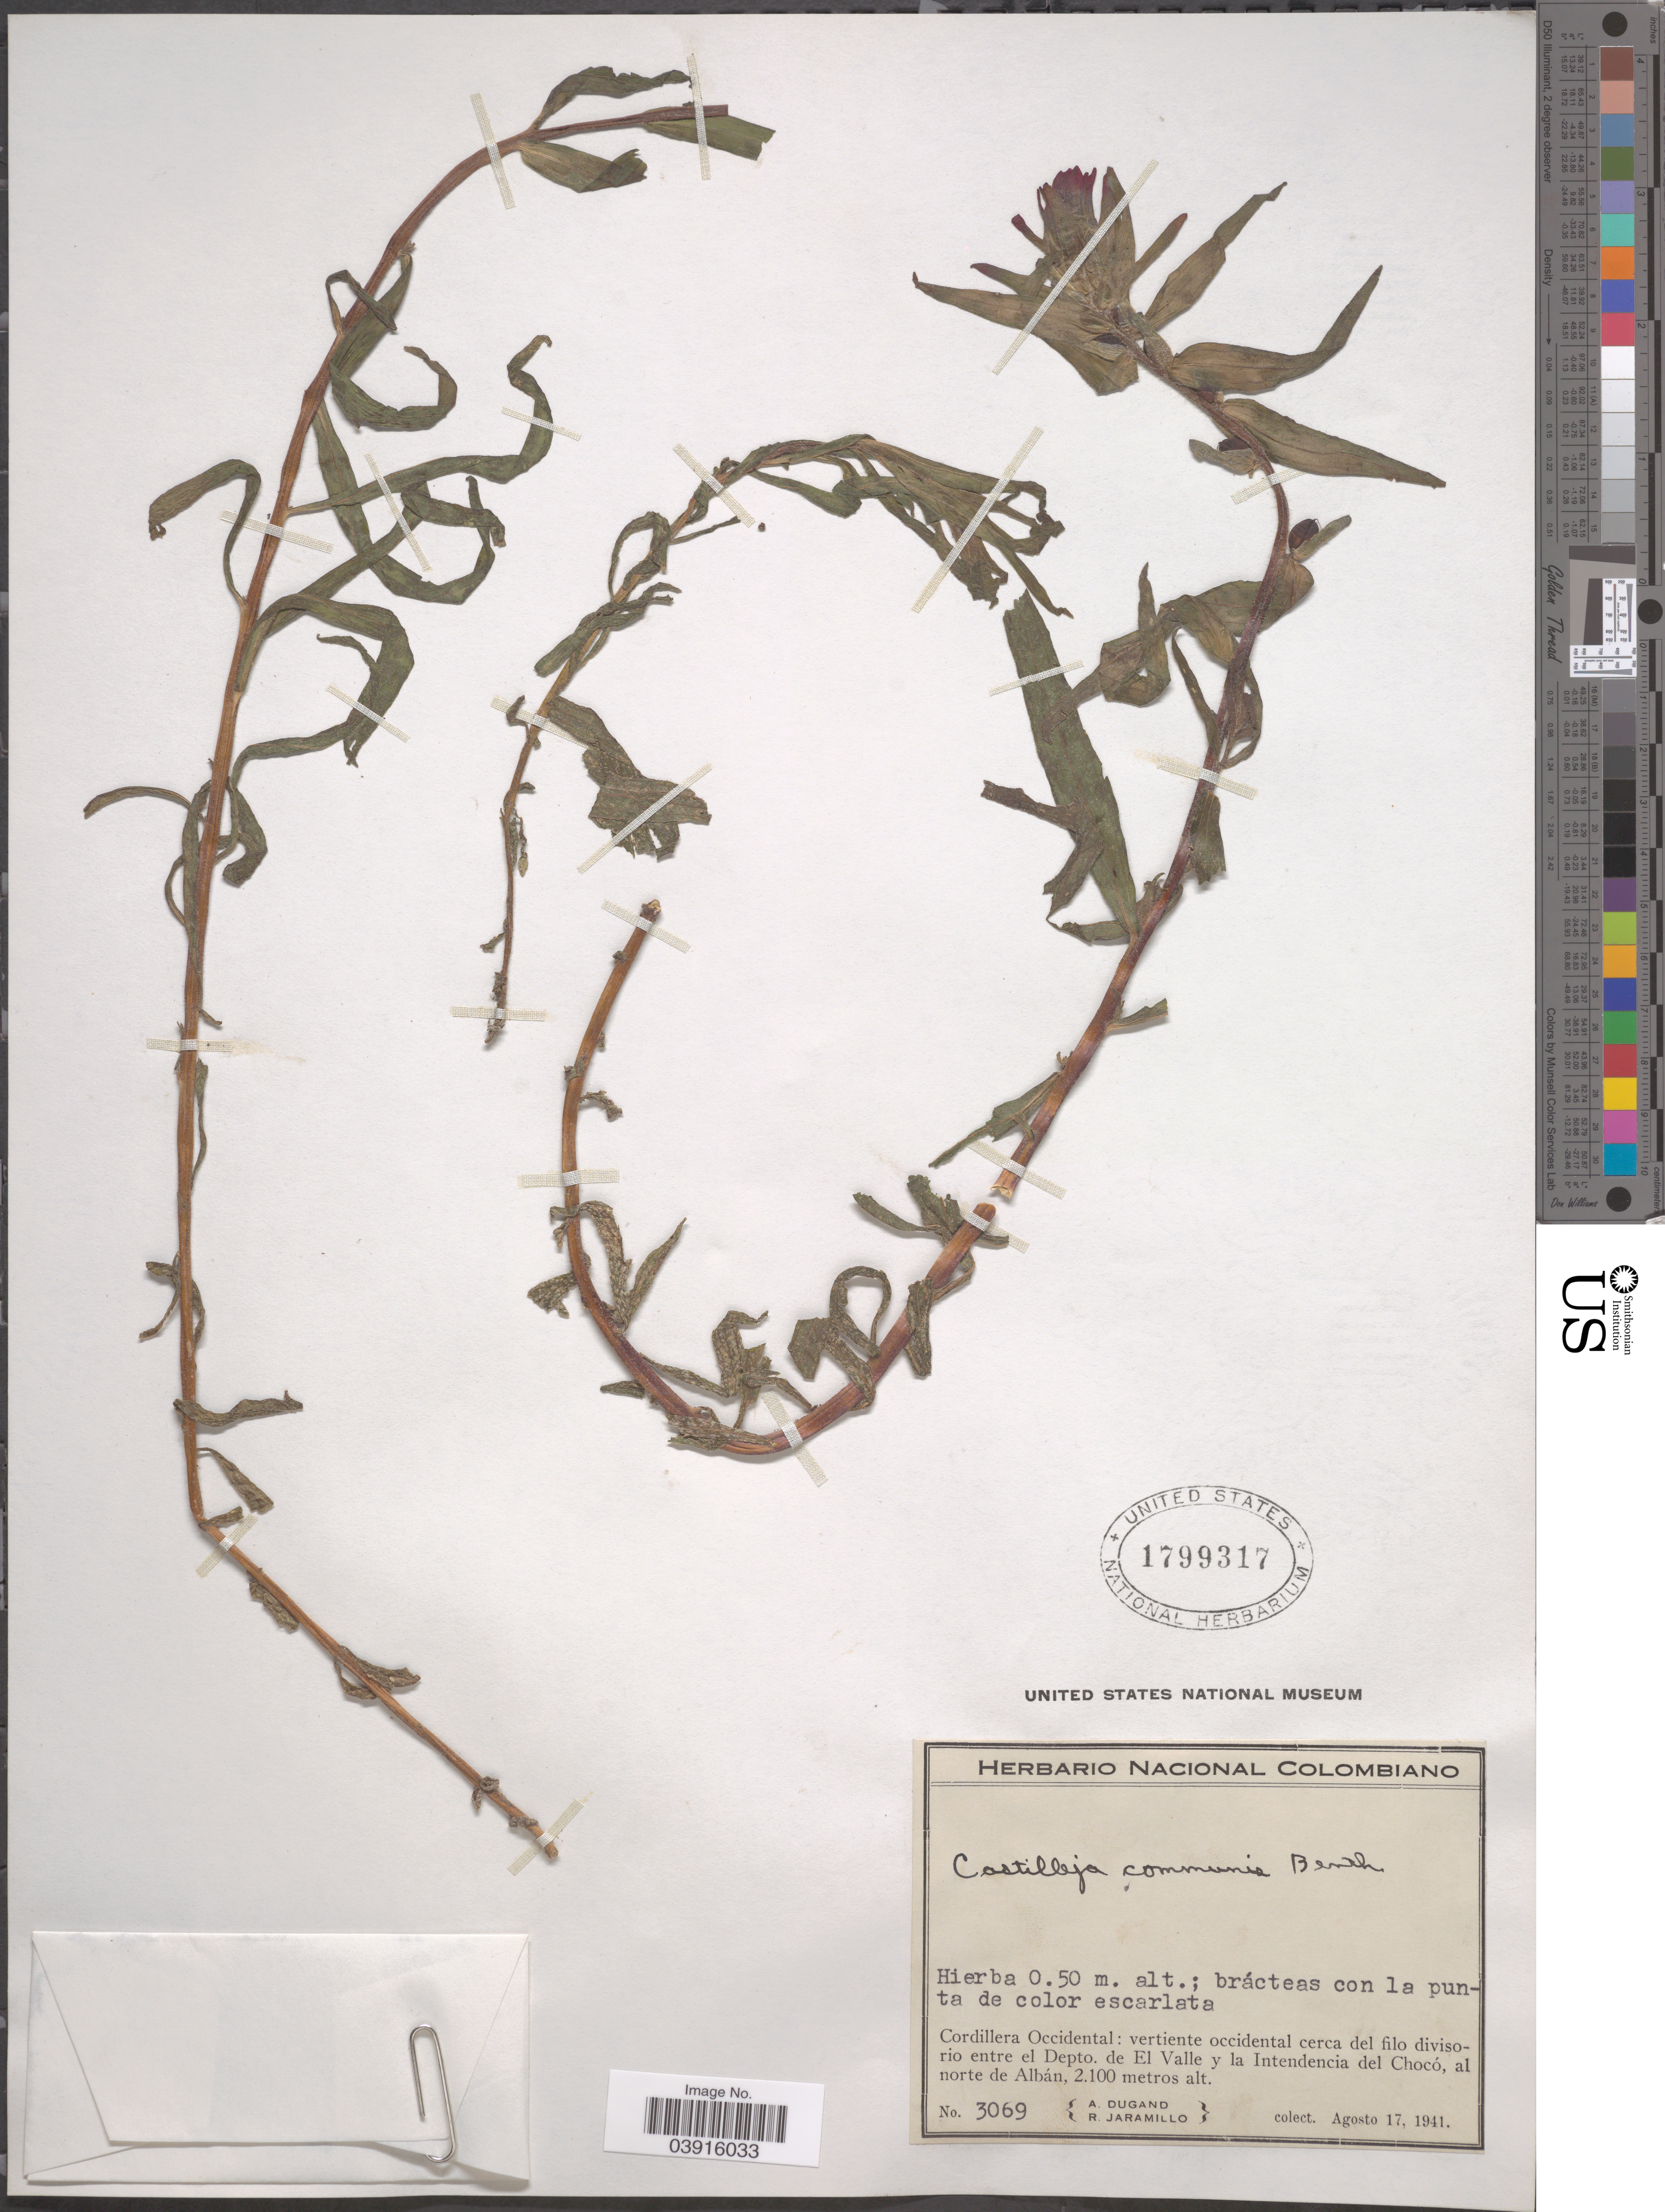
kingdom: Plantae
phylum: Tracheophyta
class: Magnoliopsida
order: Lamiales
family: Orobanchaceae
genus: Castilleja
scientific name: Castilleja arvensis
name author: Schltdl. & Cham.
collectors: A. Dugand & R. Jaramillo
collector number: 3069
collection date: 1941-08-17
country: Colombia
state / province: Chocó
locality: Cordillera Occidental: vertiente occidental cerca del filo divisorio entre el Depto. de El Valle y la Intendencia del Chocó, al norte de Albán.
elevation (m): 2100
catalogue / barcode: US 1799317